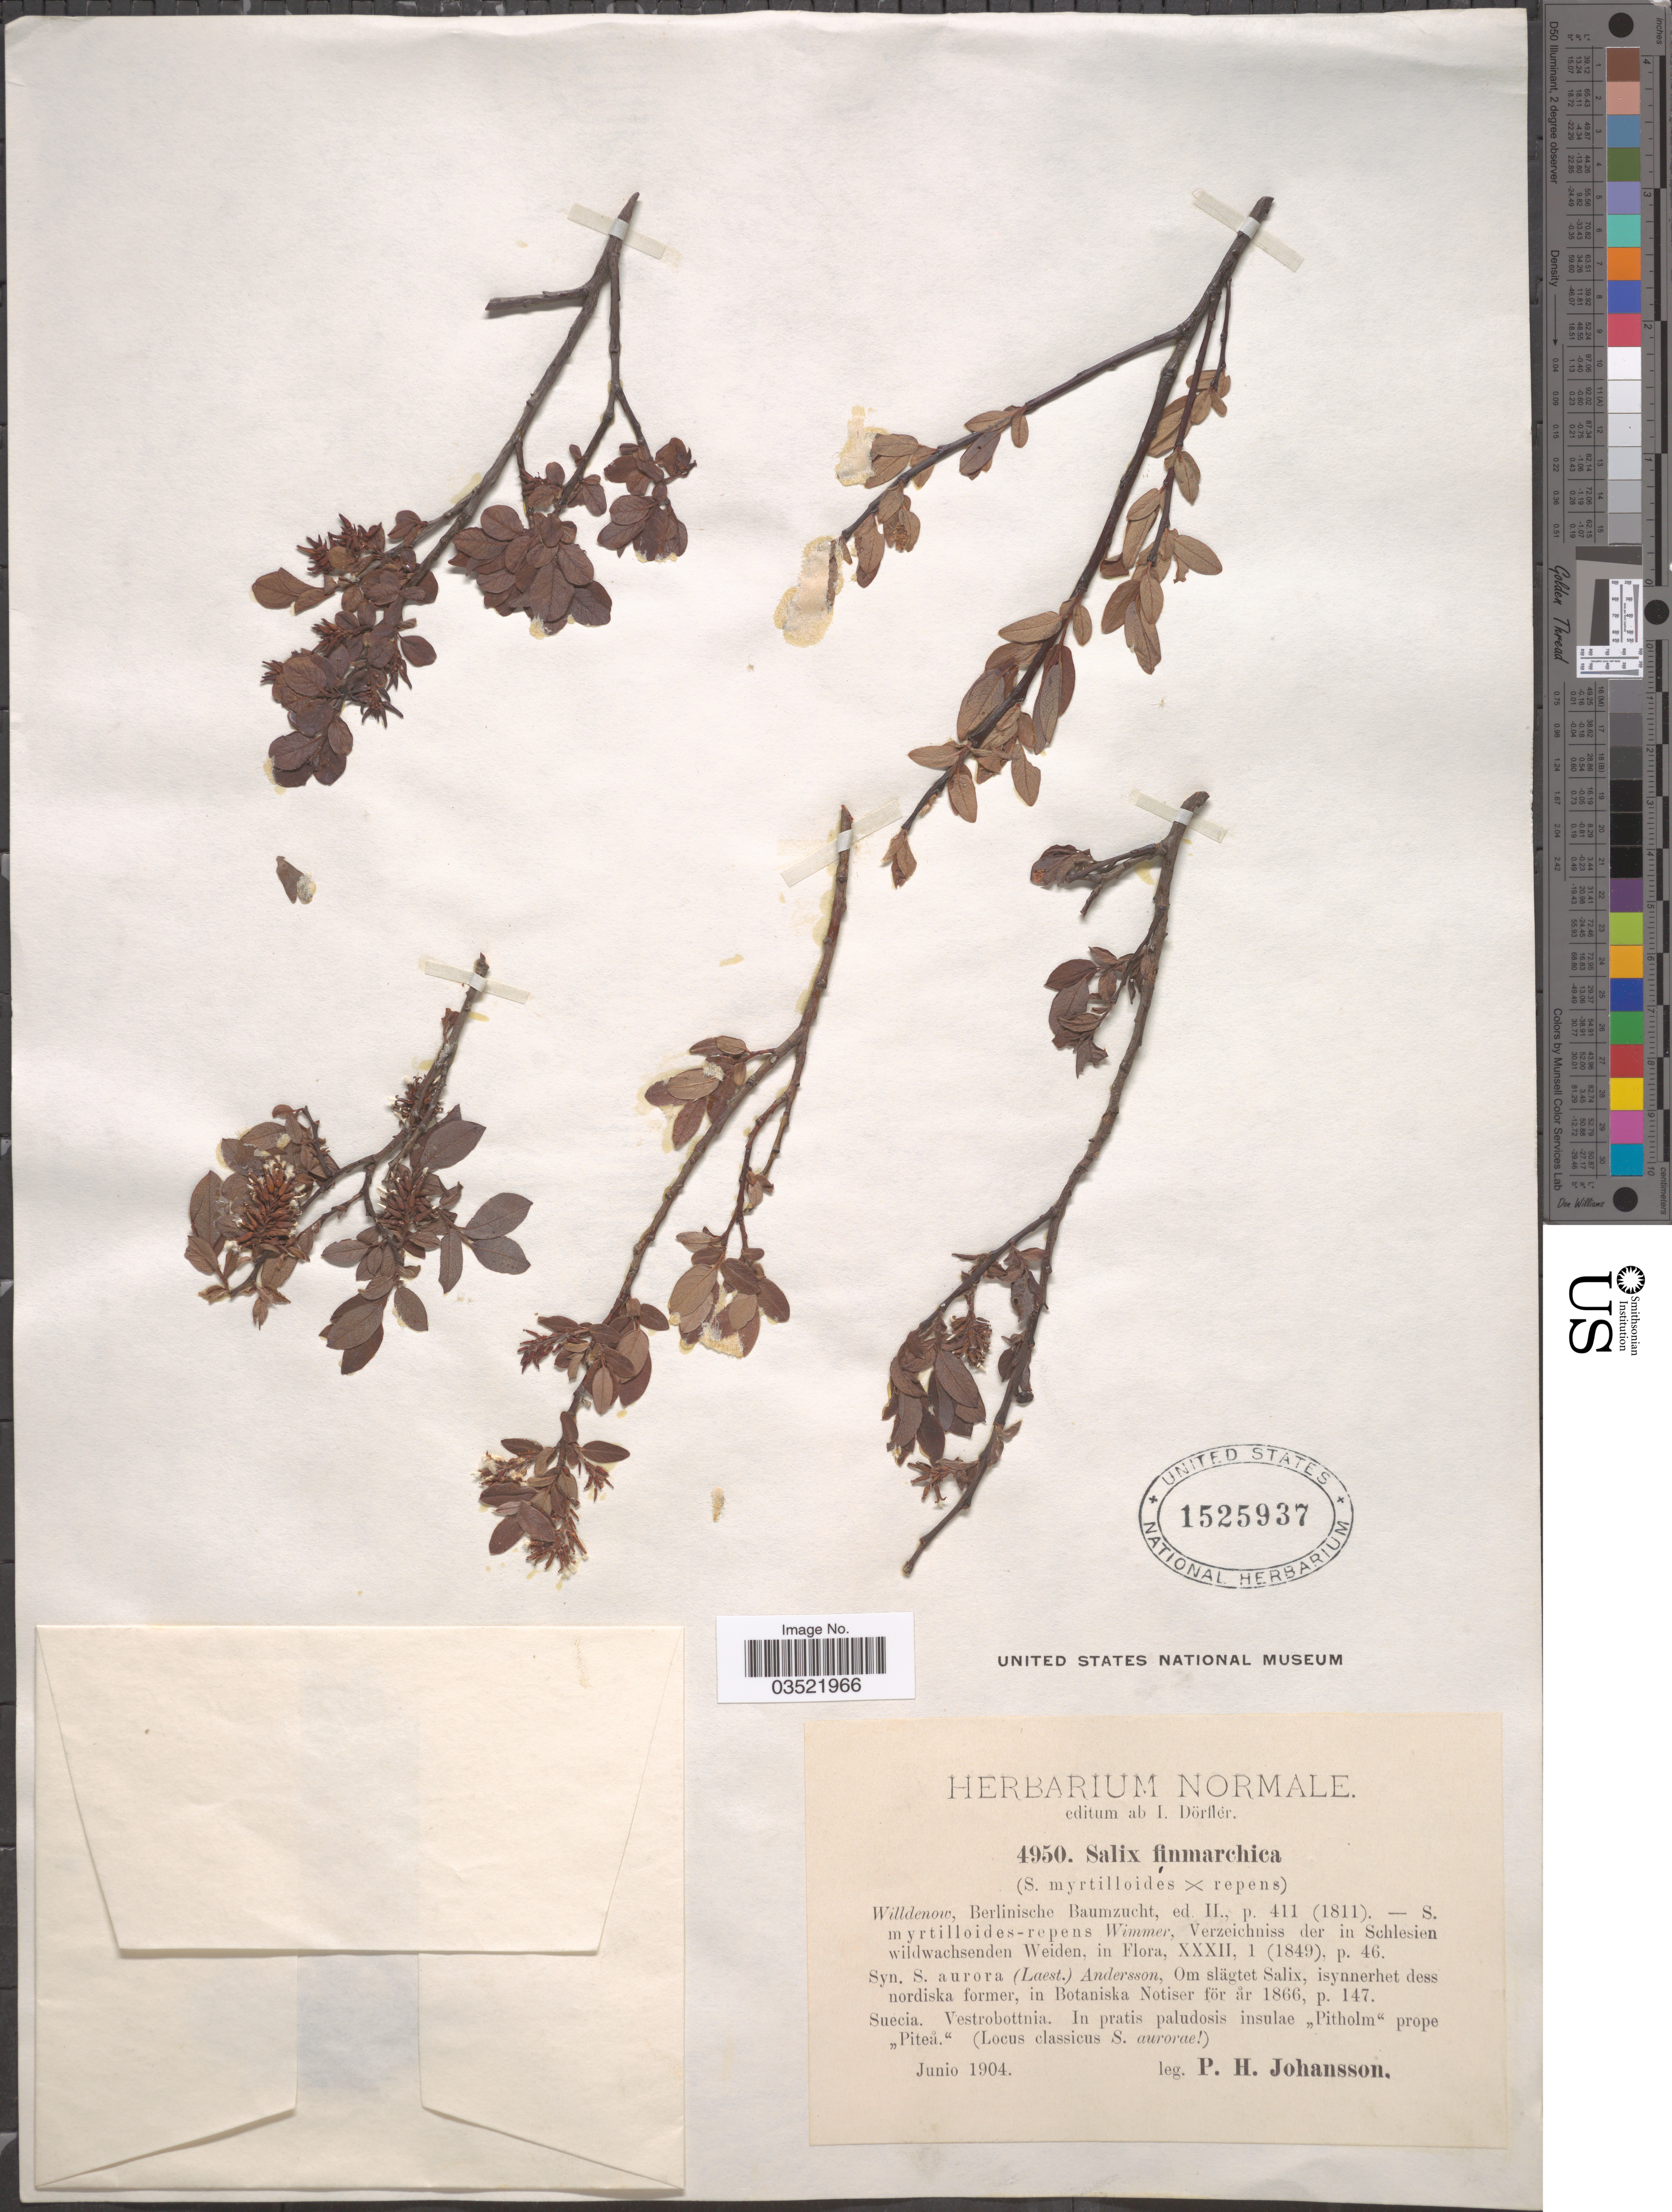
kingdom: Plantae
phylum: Tracheophyta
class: Magnoliopsida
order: Malpighiales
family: Salicaceae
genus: Salix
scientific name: Salix x finnmarchica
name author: Willd.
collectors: P. Johansson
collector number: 4950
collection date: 1904-06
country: Sweden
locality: Suecia. Vestrobottnia. In pratis paludosis insulae "Pitholm" prope "Piteå.".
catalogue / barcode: US 1525937